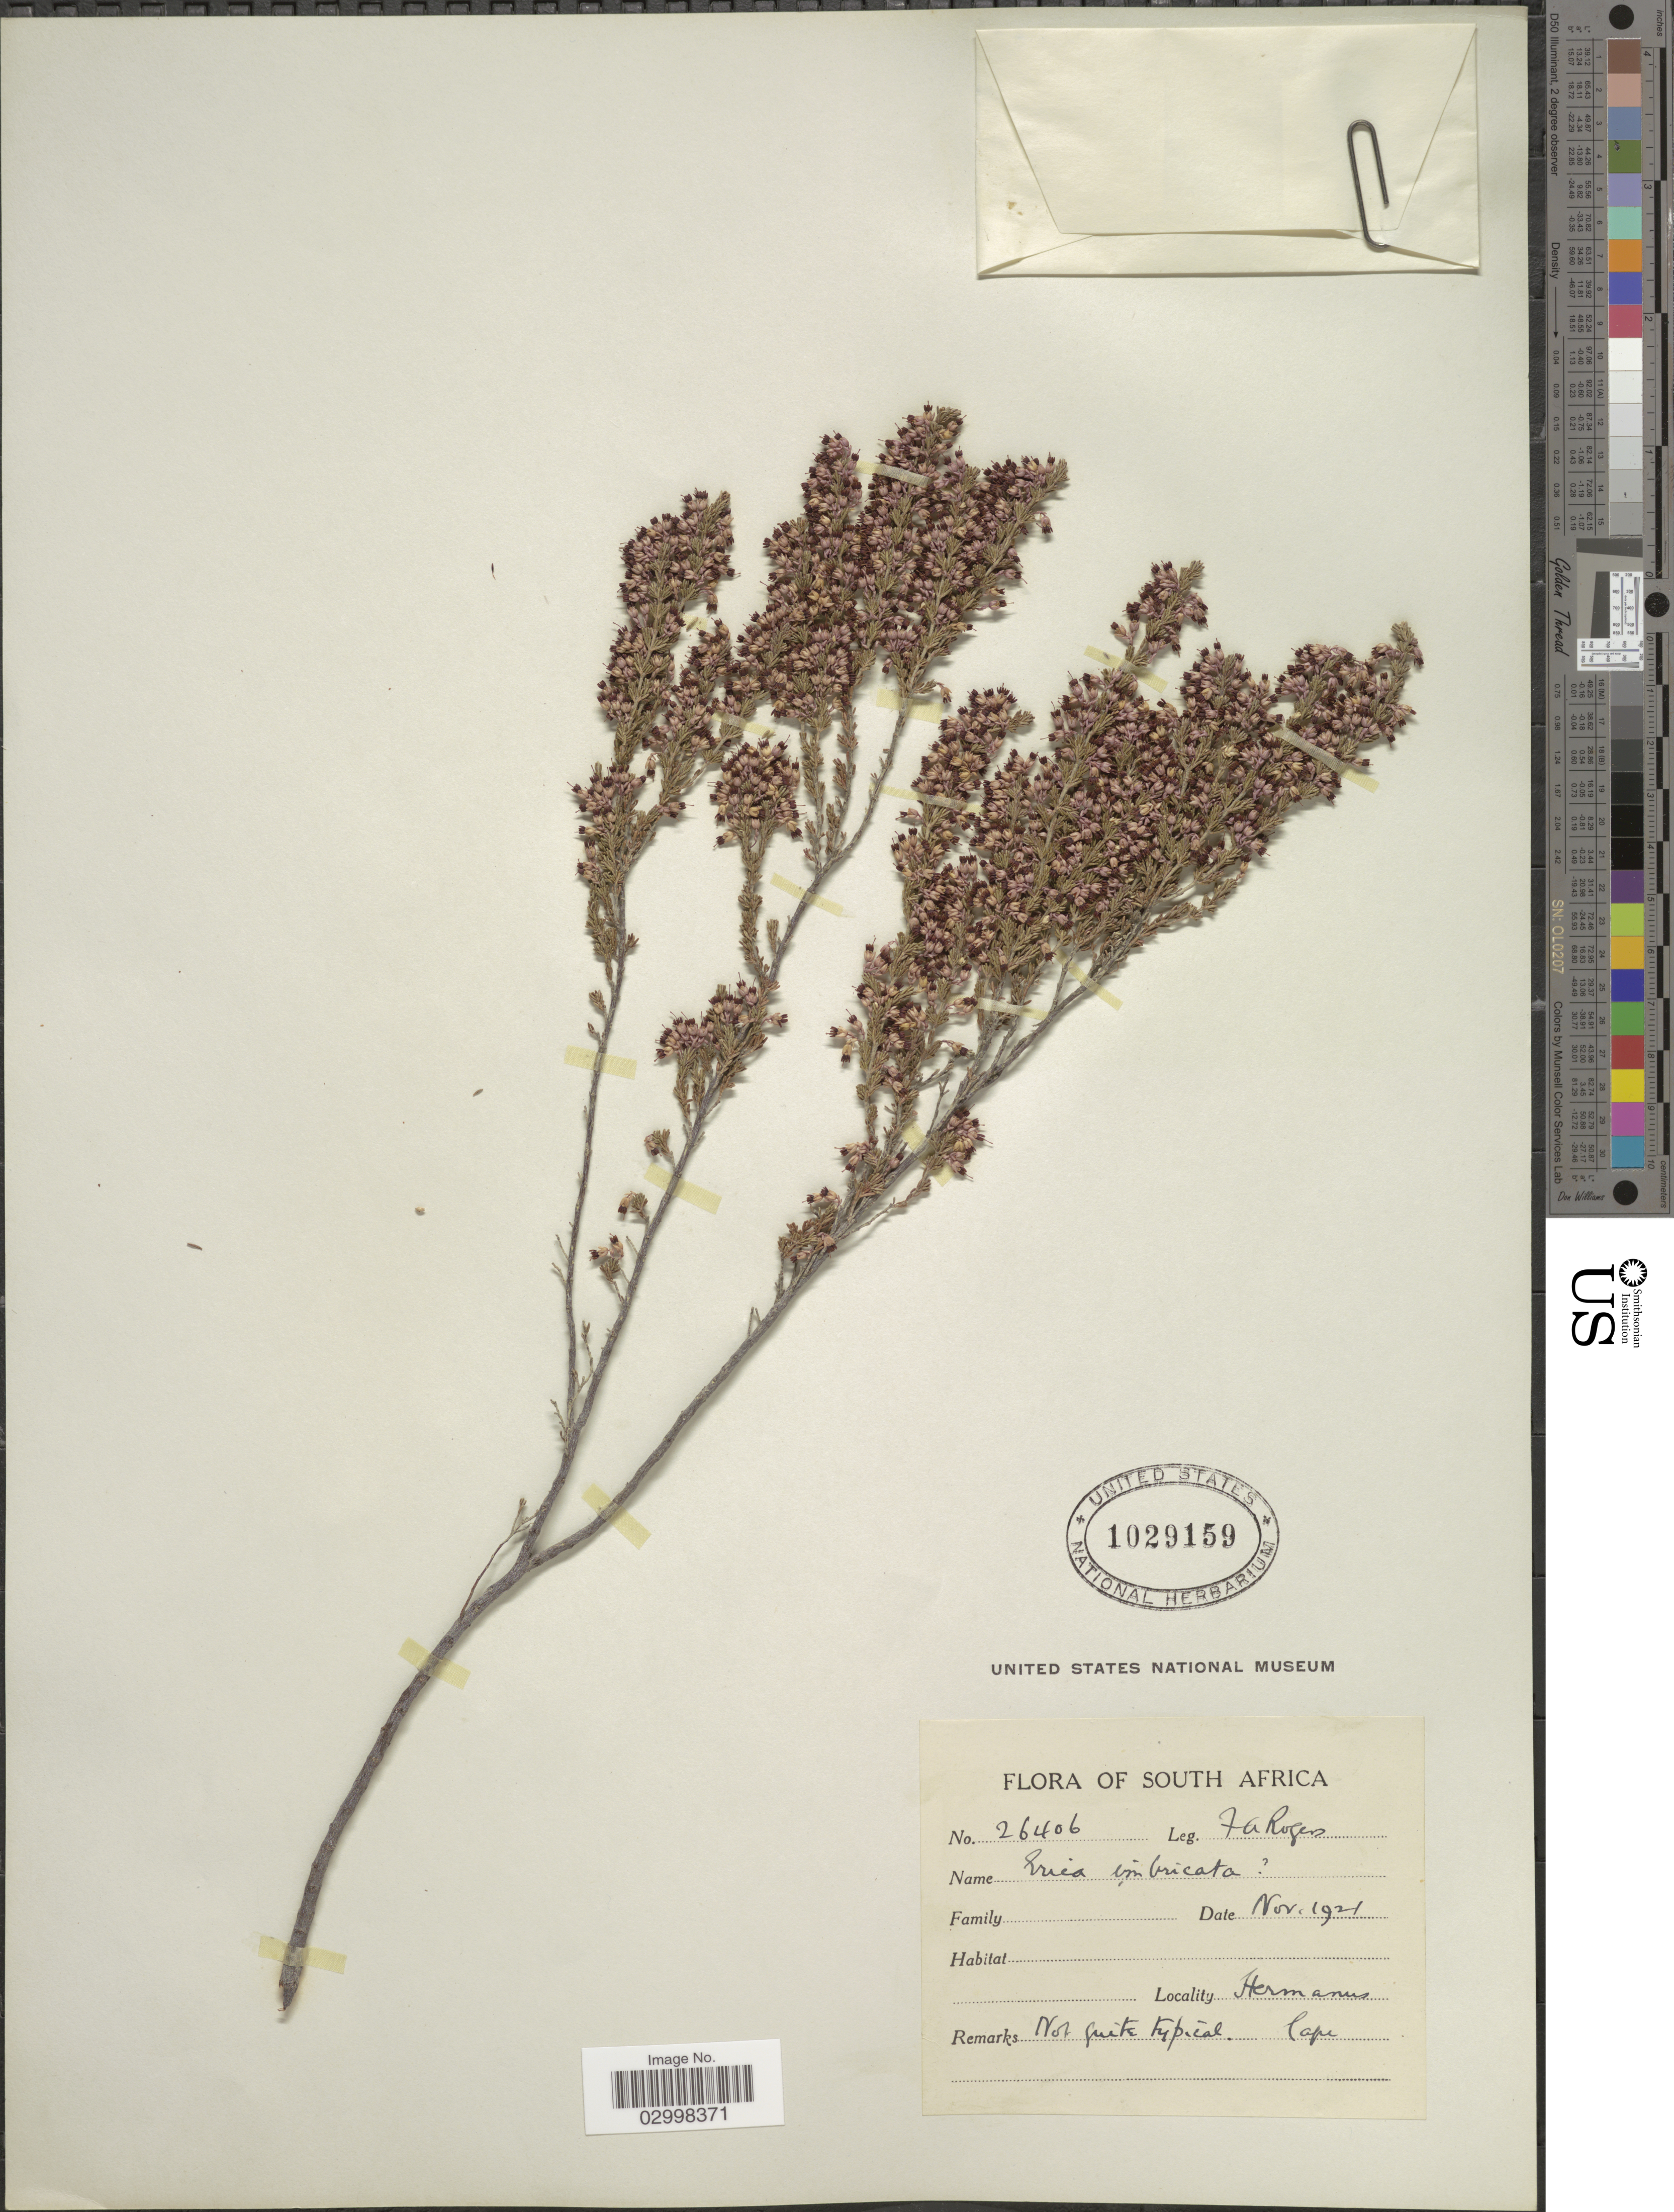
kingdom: Plantae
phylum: Tracheophyta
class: Magnoliopsida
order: Ericales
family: Ericaceae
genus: Erica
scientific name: Erica imbricata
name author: L.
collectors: F. A. Rogers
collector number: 26406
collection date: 1921-11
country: South Africa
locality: Hermanus.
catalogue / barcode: US 1029159